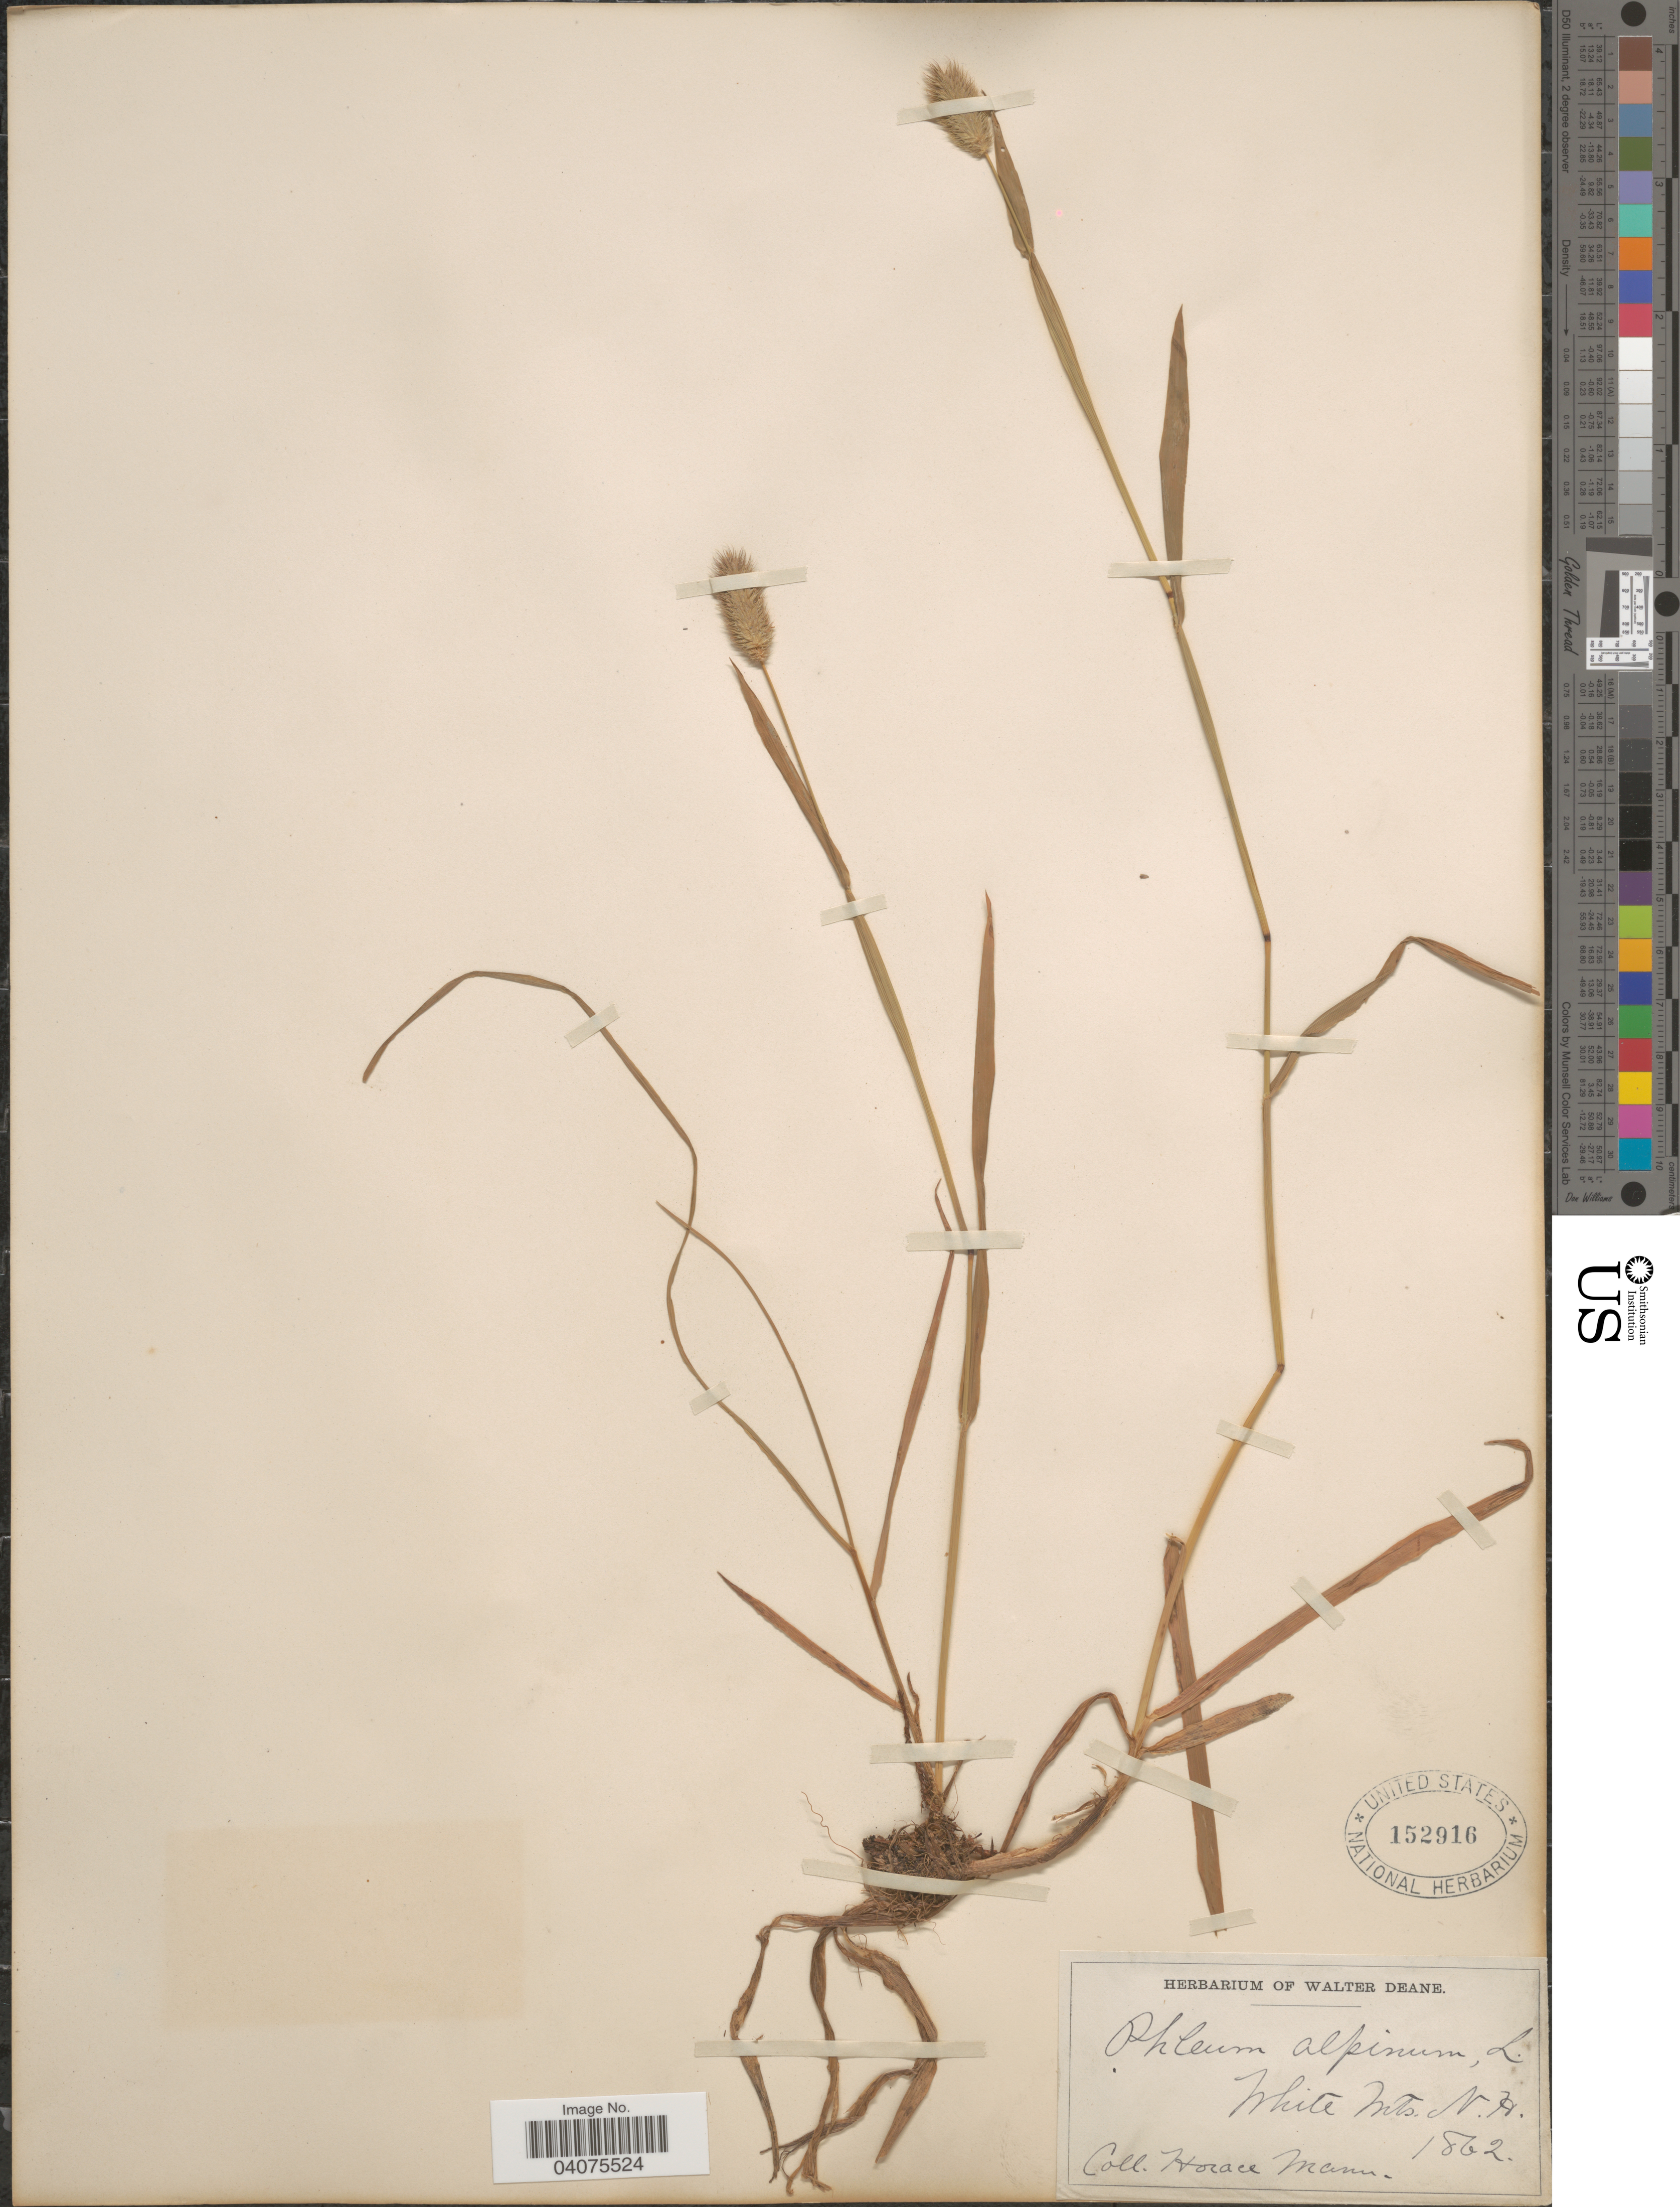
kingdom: Plantae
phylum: Tracheophyta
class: Liliopsida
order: Poales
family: Poaceae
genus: Phleum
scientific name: Phleum alpinum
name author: L.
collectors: H. Mann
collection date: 1862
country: United States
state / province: New Hampshire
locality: White Mts.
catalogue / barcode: US 152916